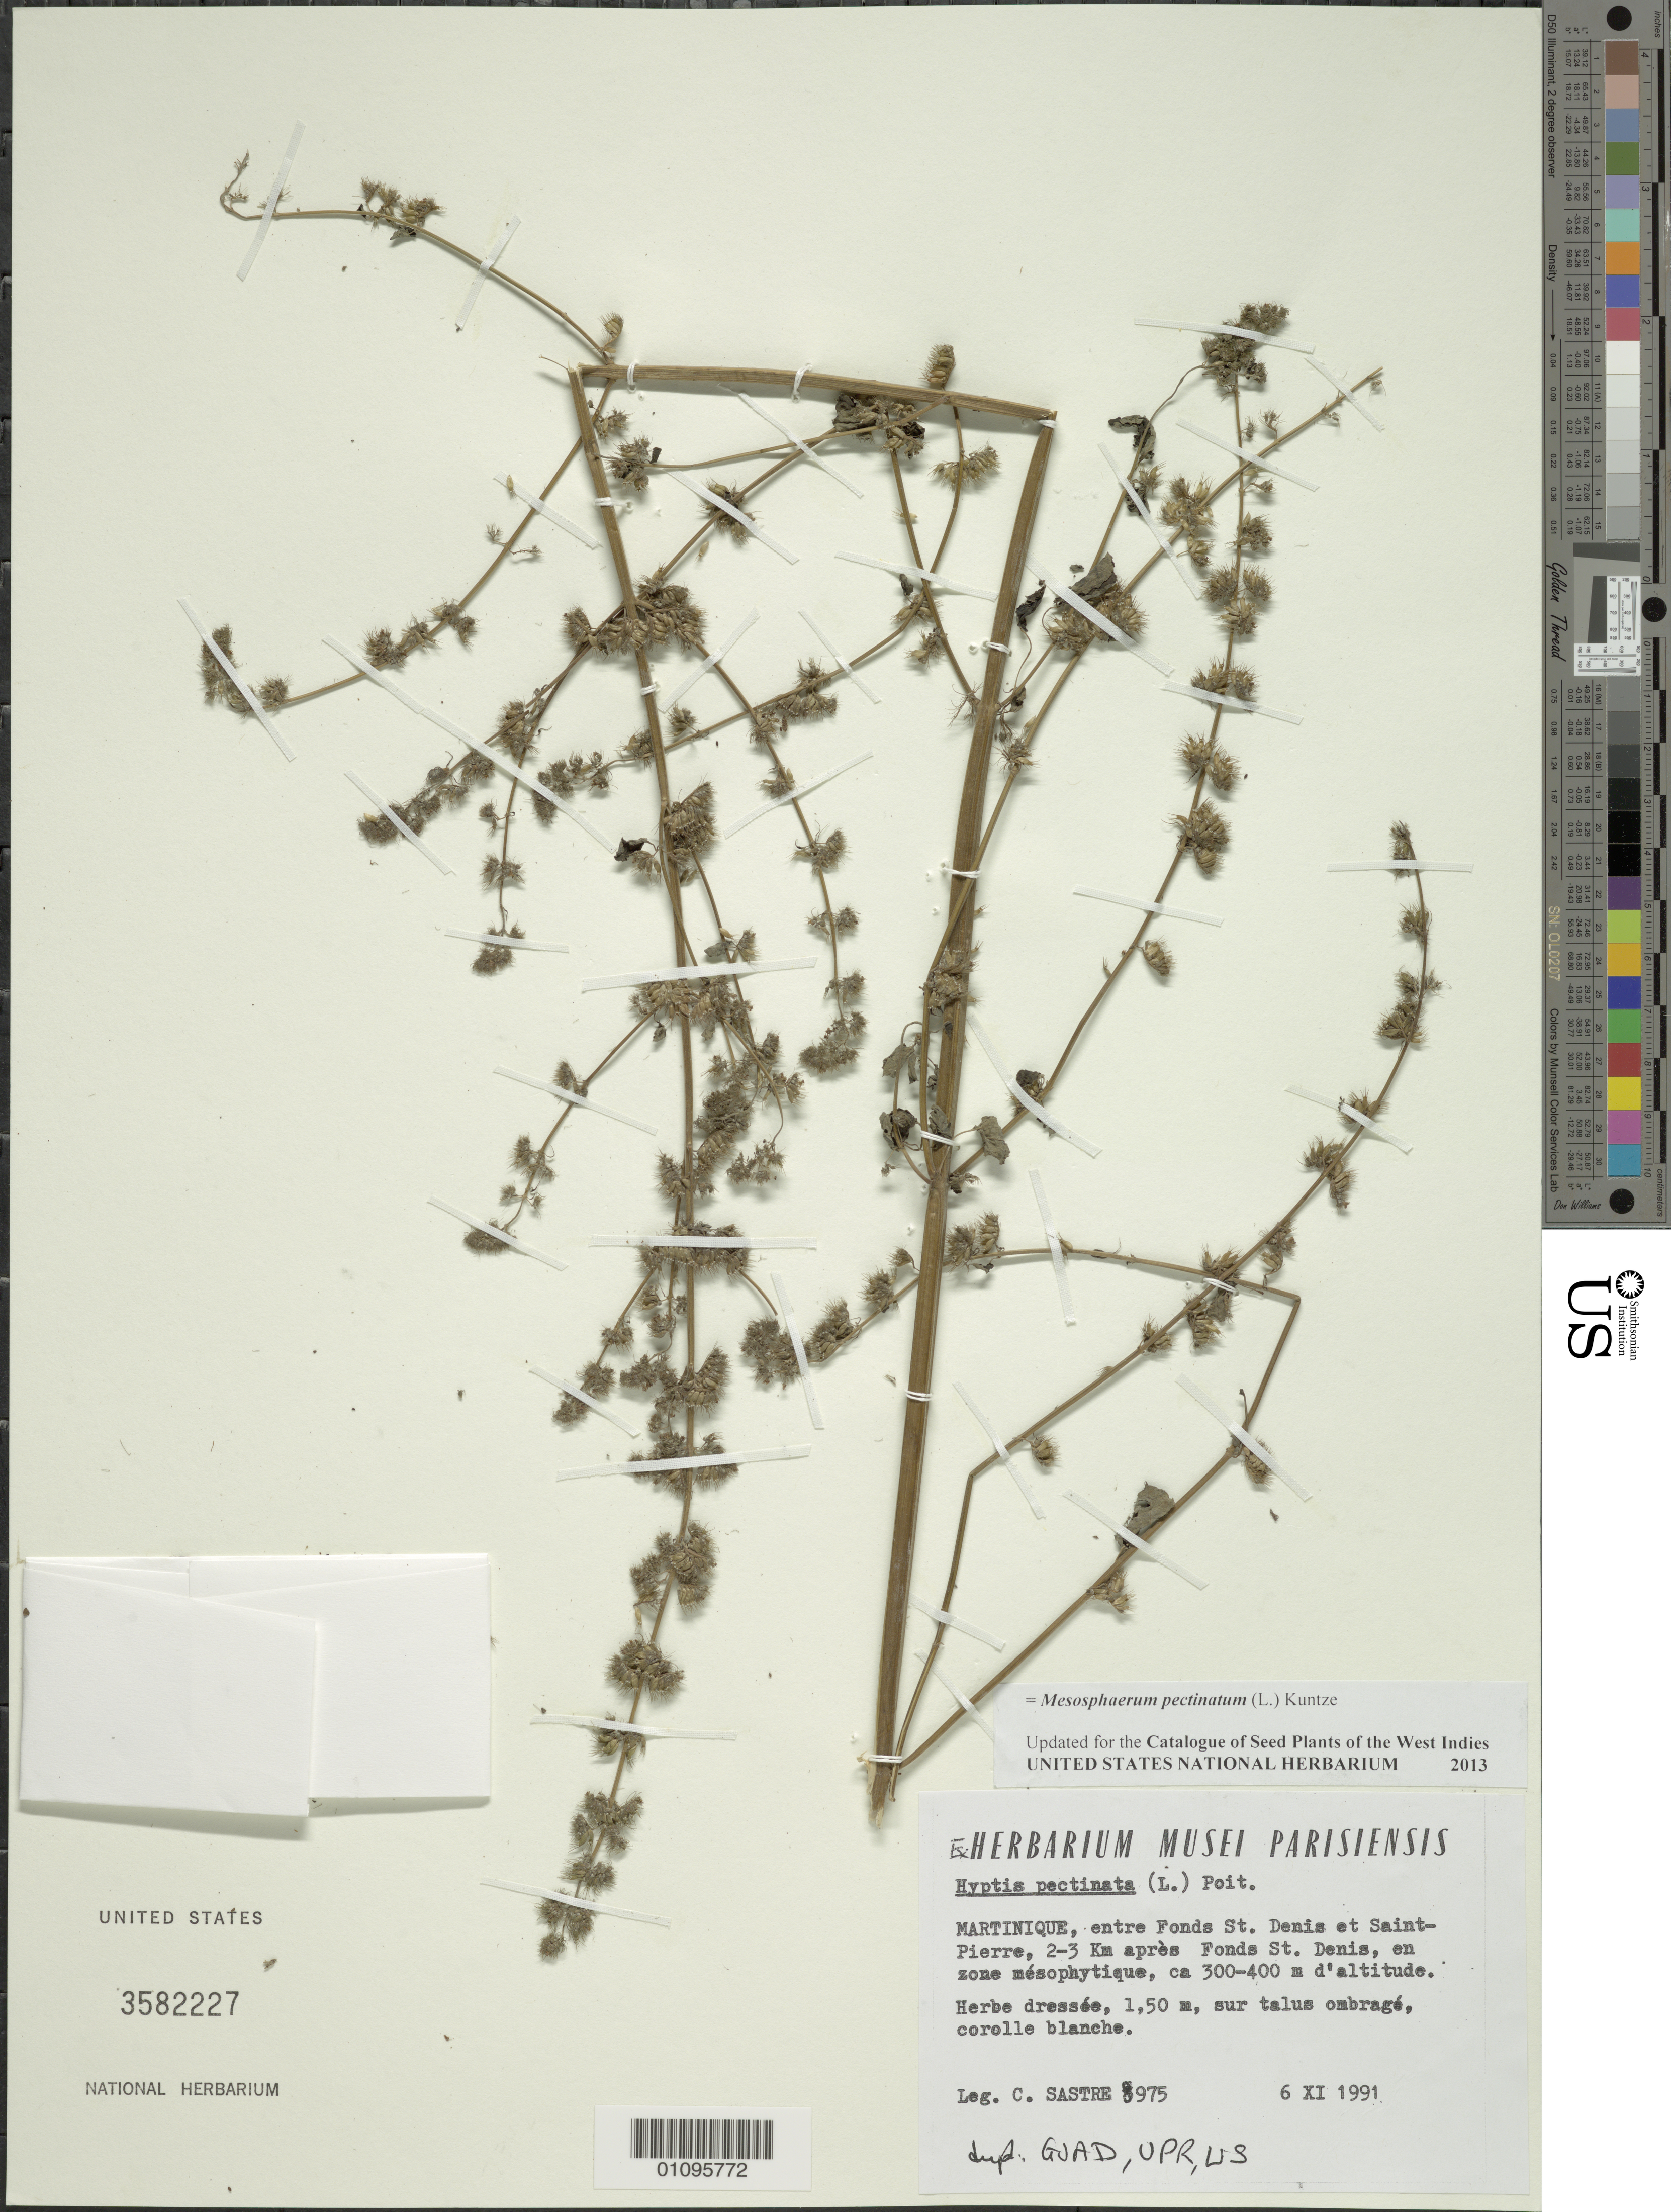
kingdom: Plantae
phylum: Tracheophyta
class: Magnoliopsida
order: Lamiales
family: Lamiaceae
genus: Mesosphaerum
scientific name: Mesosphaerum pectinatum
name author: (L.) Kuntze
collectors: C. H. L. Sastre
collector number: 8975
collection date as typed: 06 Nov 1991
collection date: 1991-11-06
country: Martinique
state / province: Saint-Pierre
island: Martinique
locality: Entre Fonds St. Denis et Saint Pierre, 2-3 km après Fonds St. Denis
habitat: En zone mésophytique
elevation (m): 300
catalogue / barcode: US 3582227